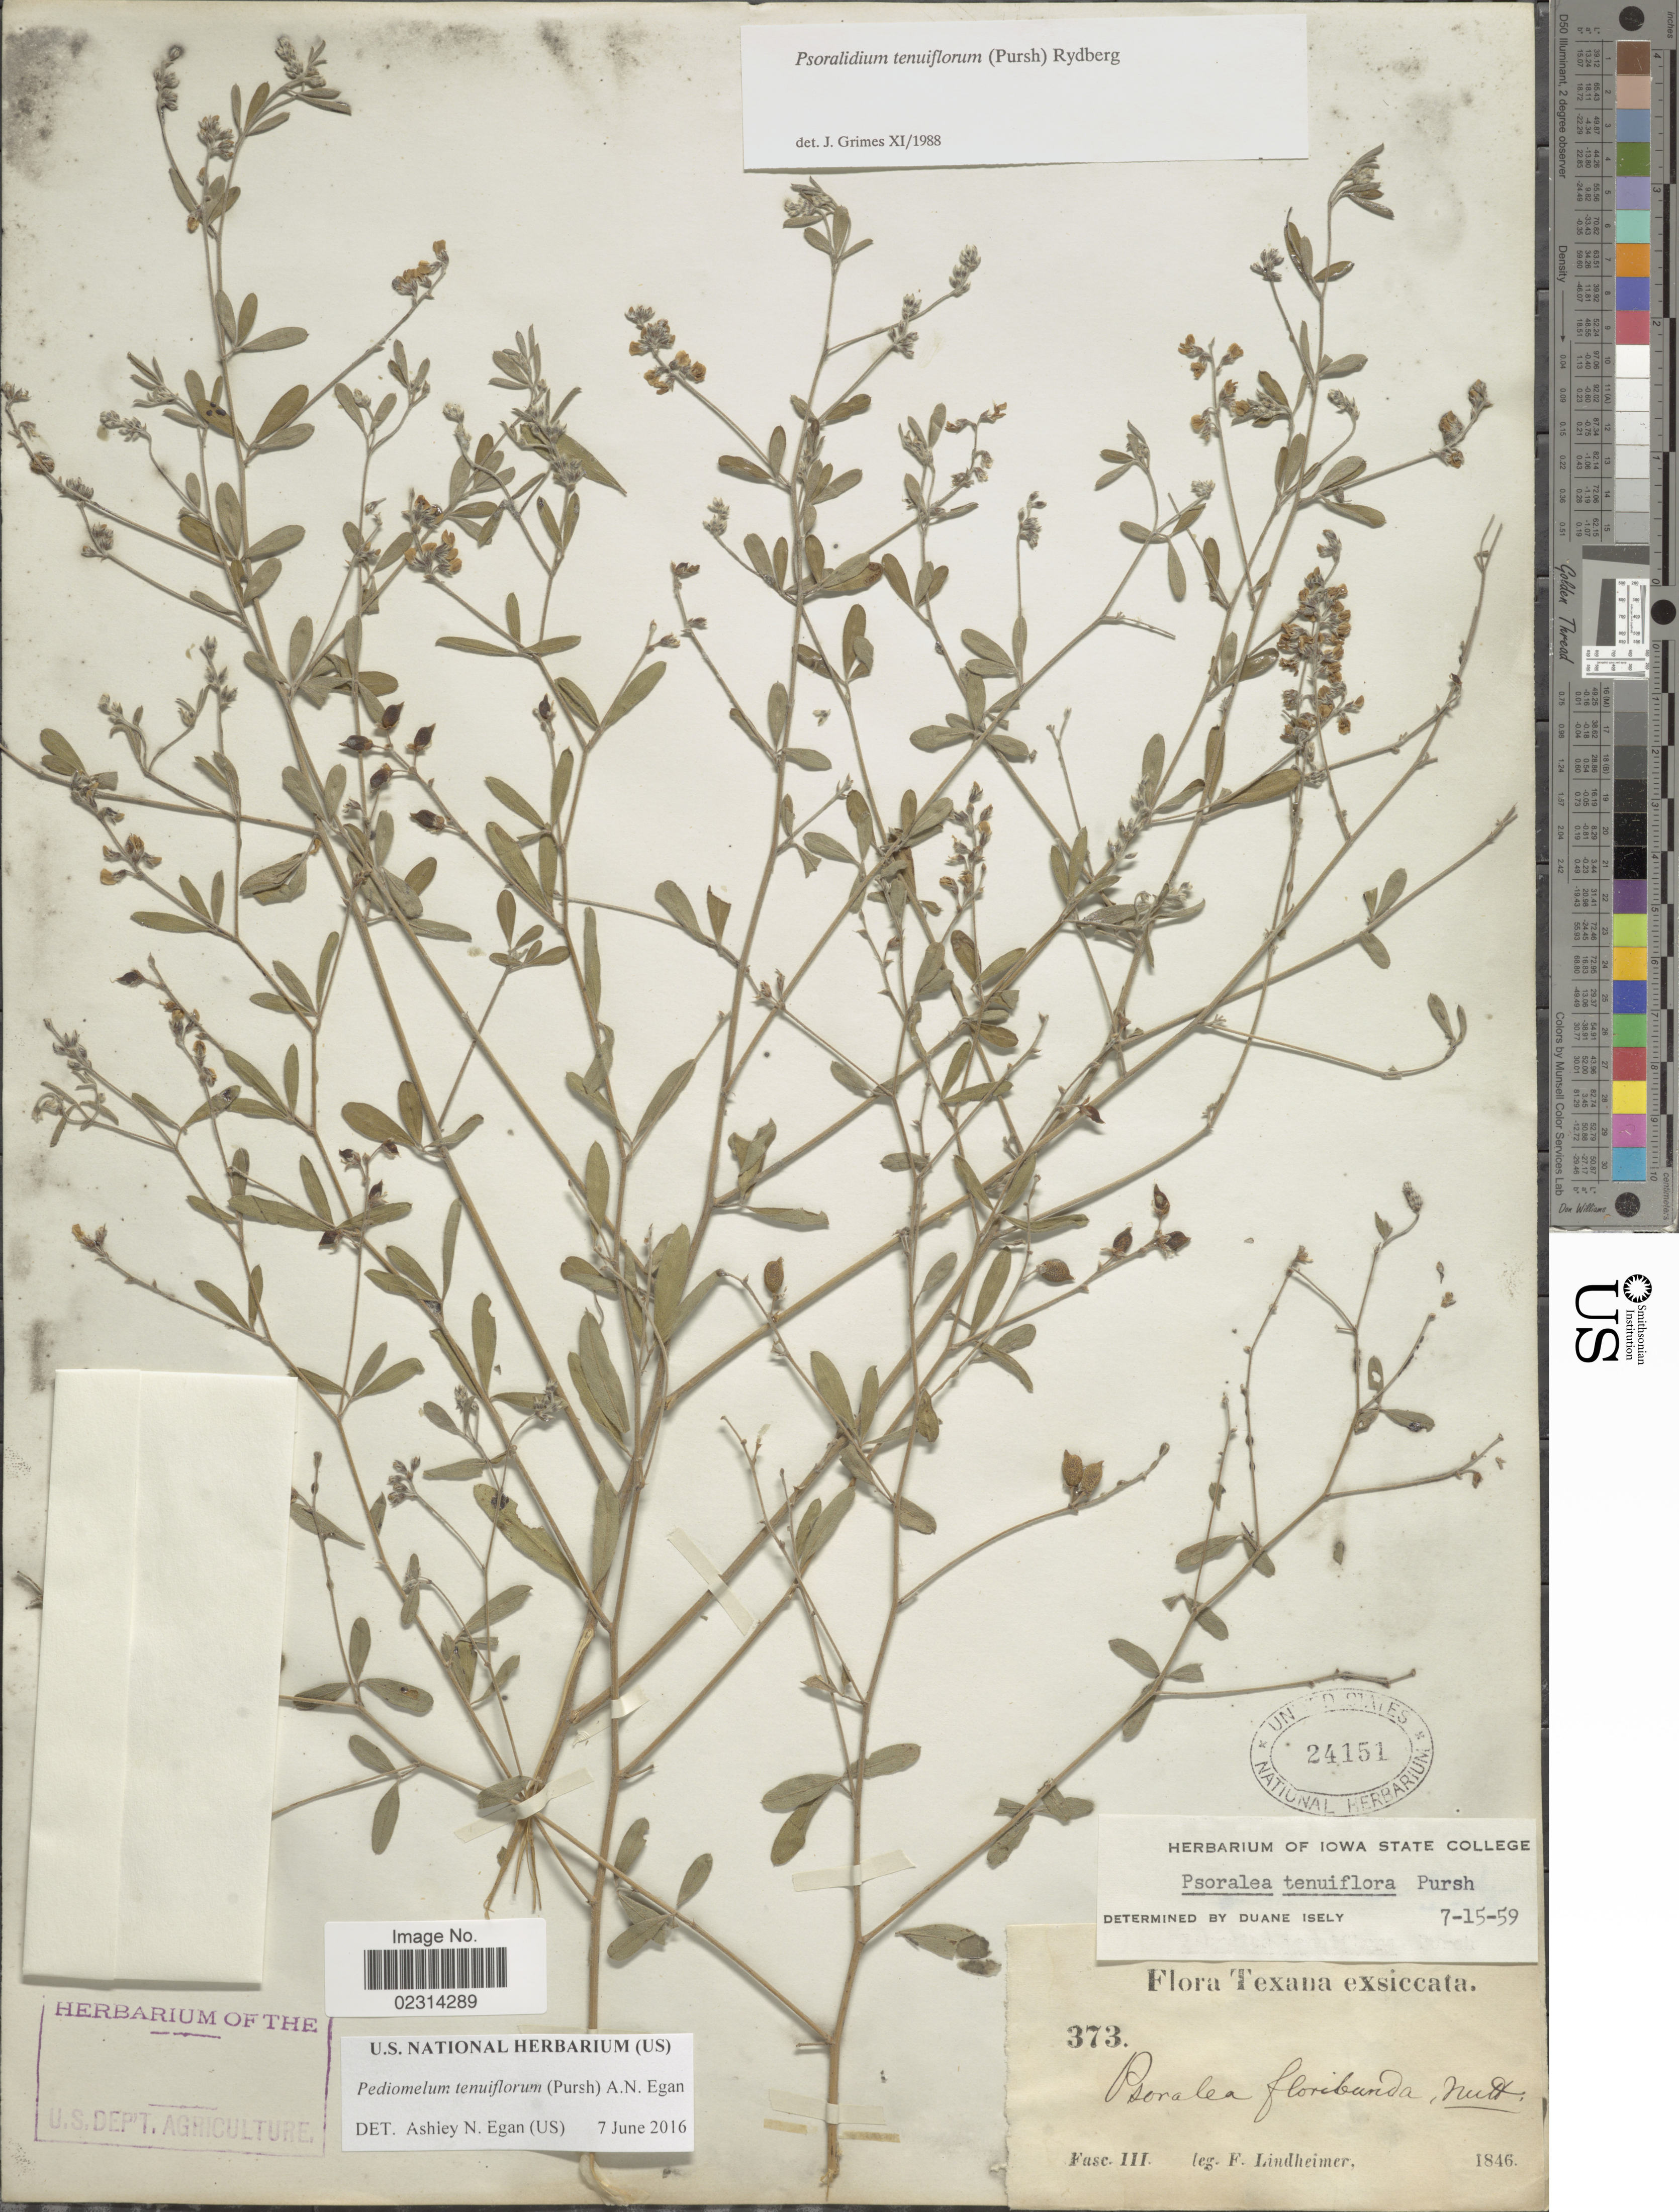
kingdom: Plantae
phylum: Tracheophyta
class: Magnoliopsida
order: Fabales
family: Fabaceae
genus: Psoralidium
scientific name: Psoralidium tenuiflorum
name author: (Pursh) Rydb.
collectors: F. Lindheimer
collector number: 373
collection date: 1946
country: United States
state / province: Texas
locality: Fase III [unsure placement]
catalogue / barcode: US 24151